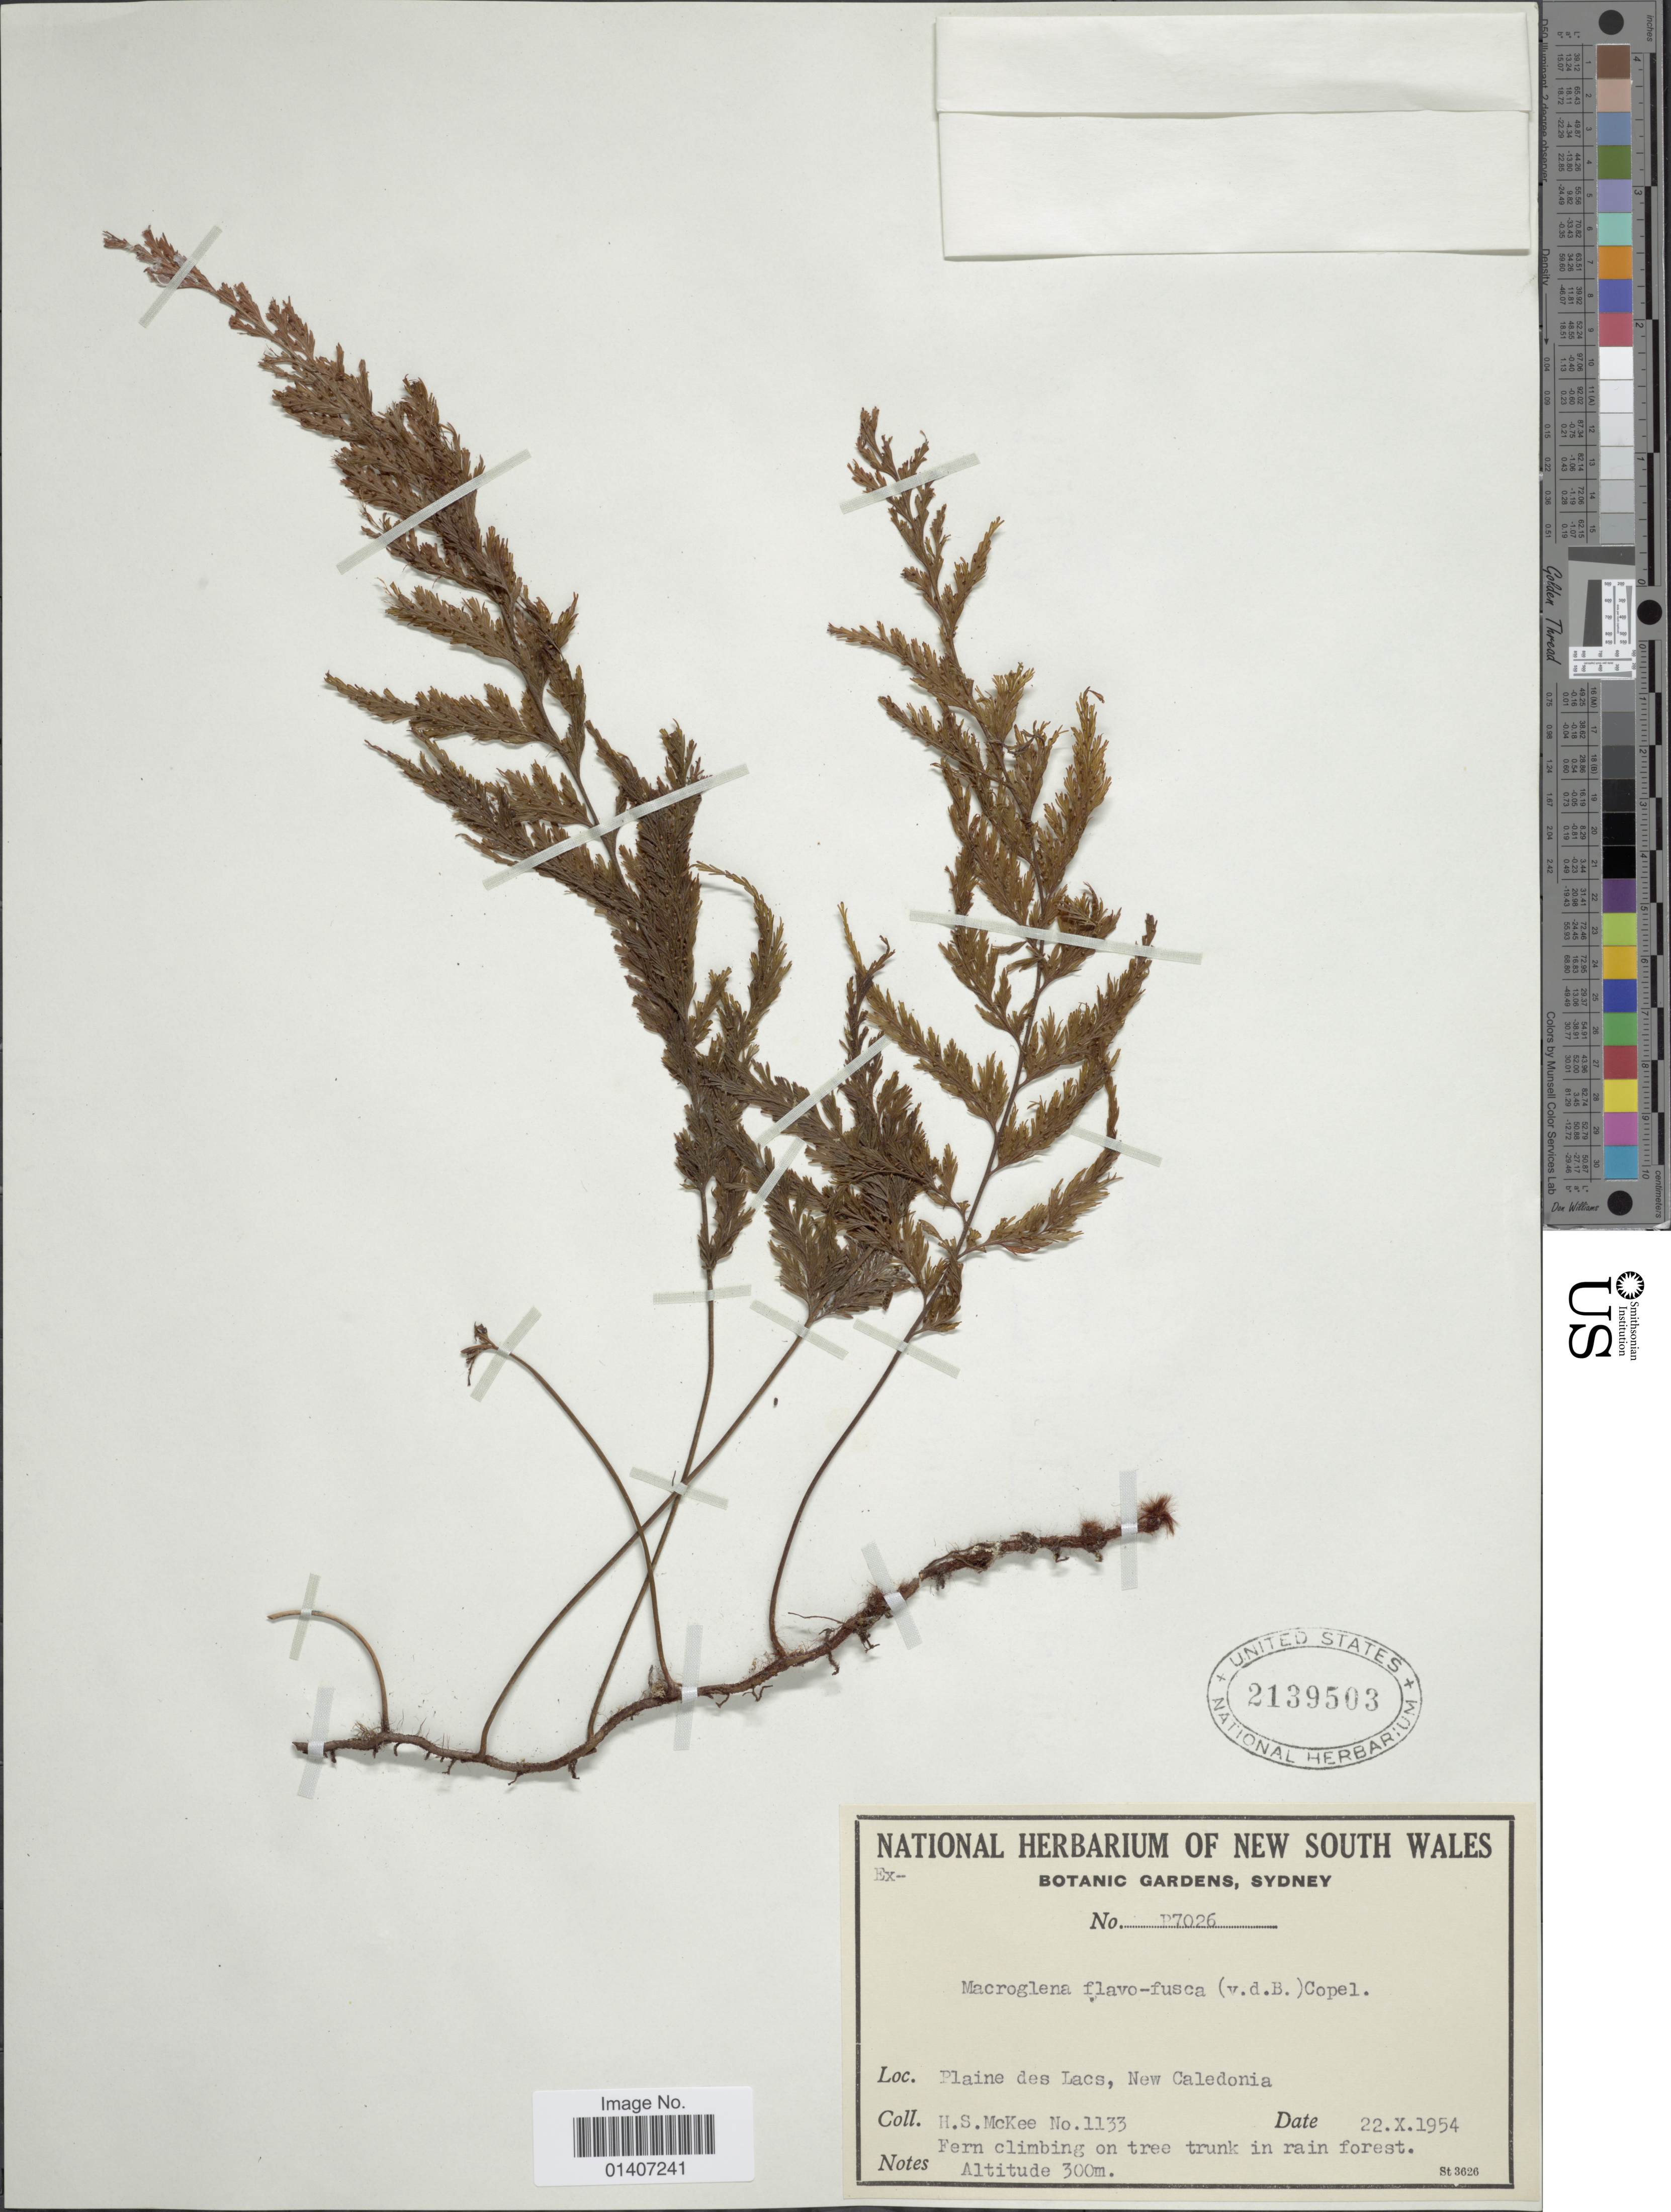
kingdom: Plantae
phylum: Tracheophyta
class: Polypodiopsida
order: Hymenophyllales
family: Hymenophyllaceae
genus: Abrodictyum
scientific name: Abrodictyum flavofuscum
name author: (Bosch) Ebihara & K. Iwats.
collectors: H. S. McKee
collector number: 1133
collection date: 1954-10-22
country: New Caledonia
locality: Plaine des Lacs, new Caledonia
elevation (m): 300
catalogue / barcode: US 2139503